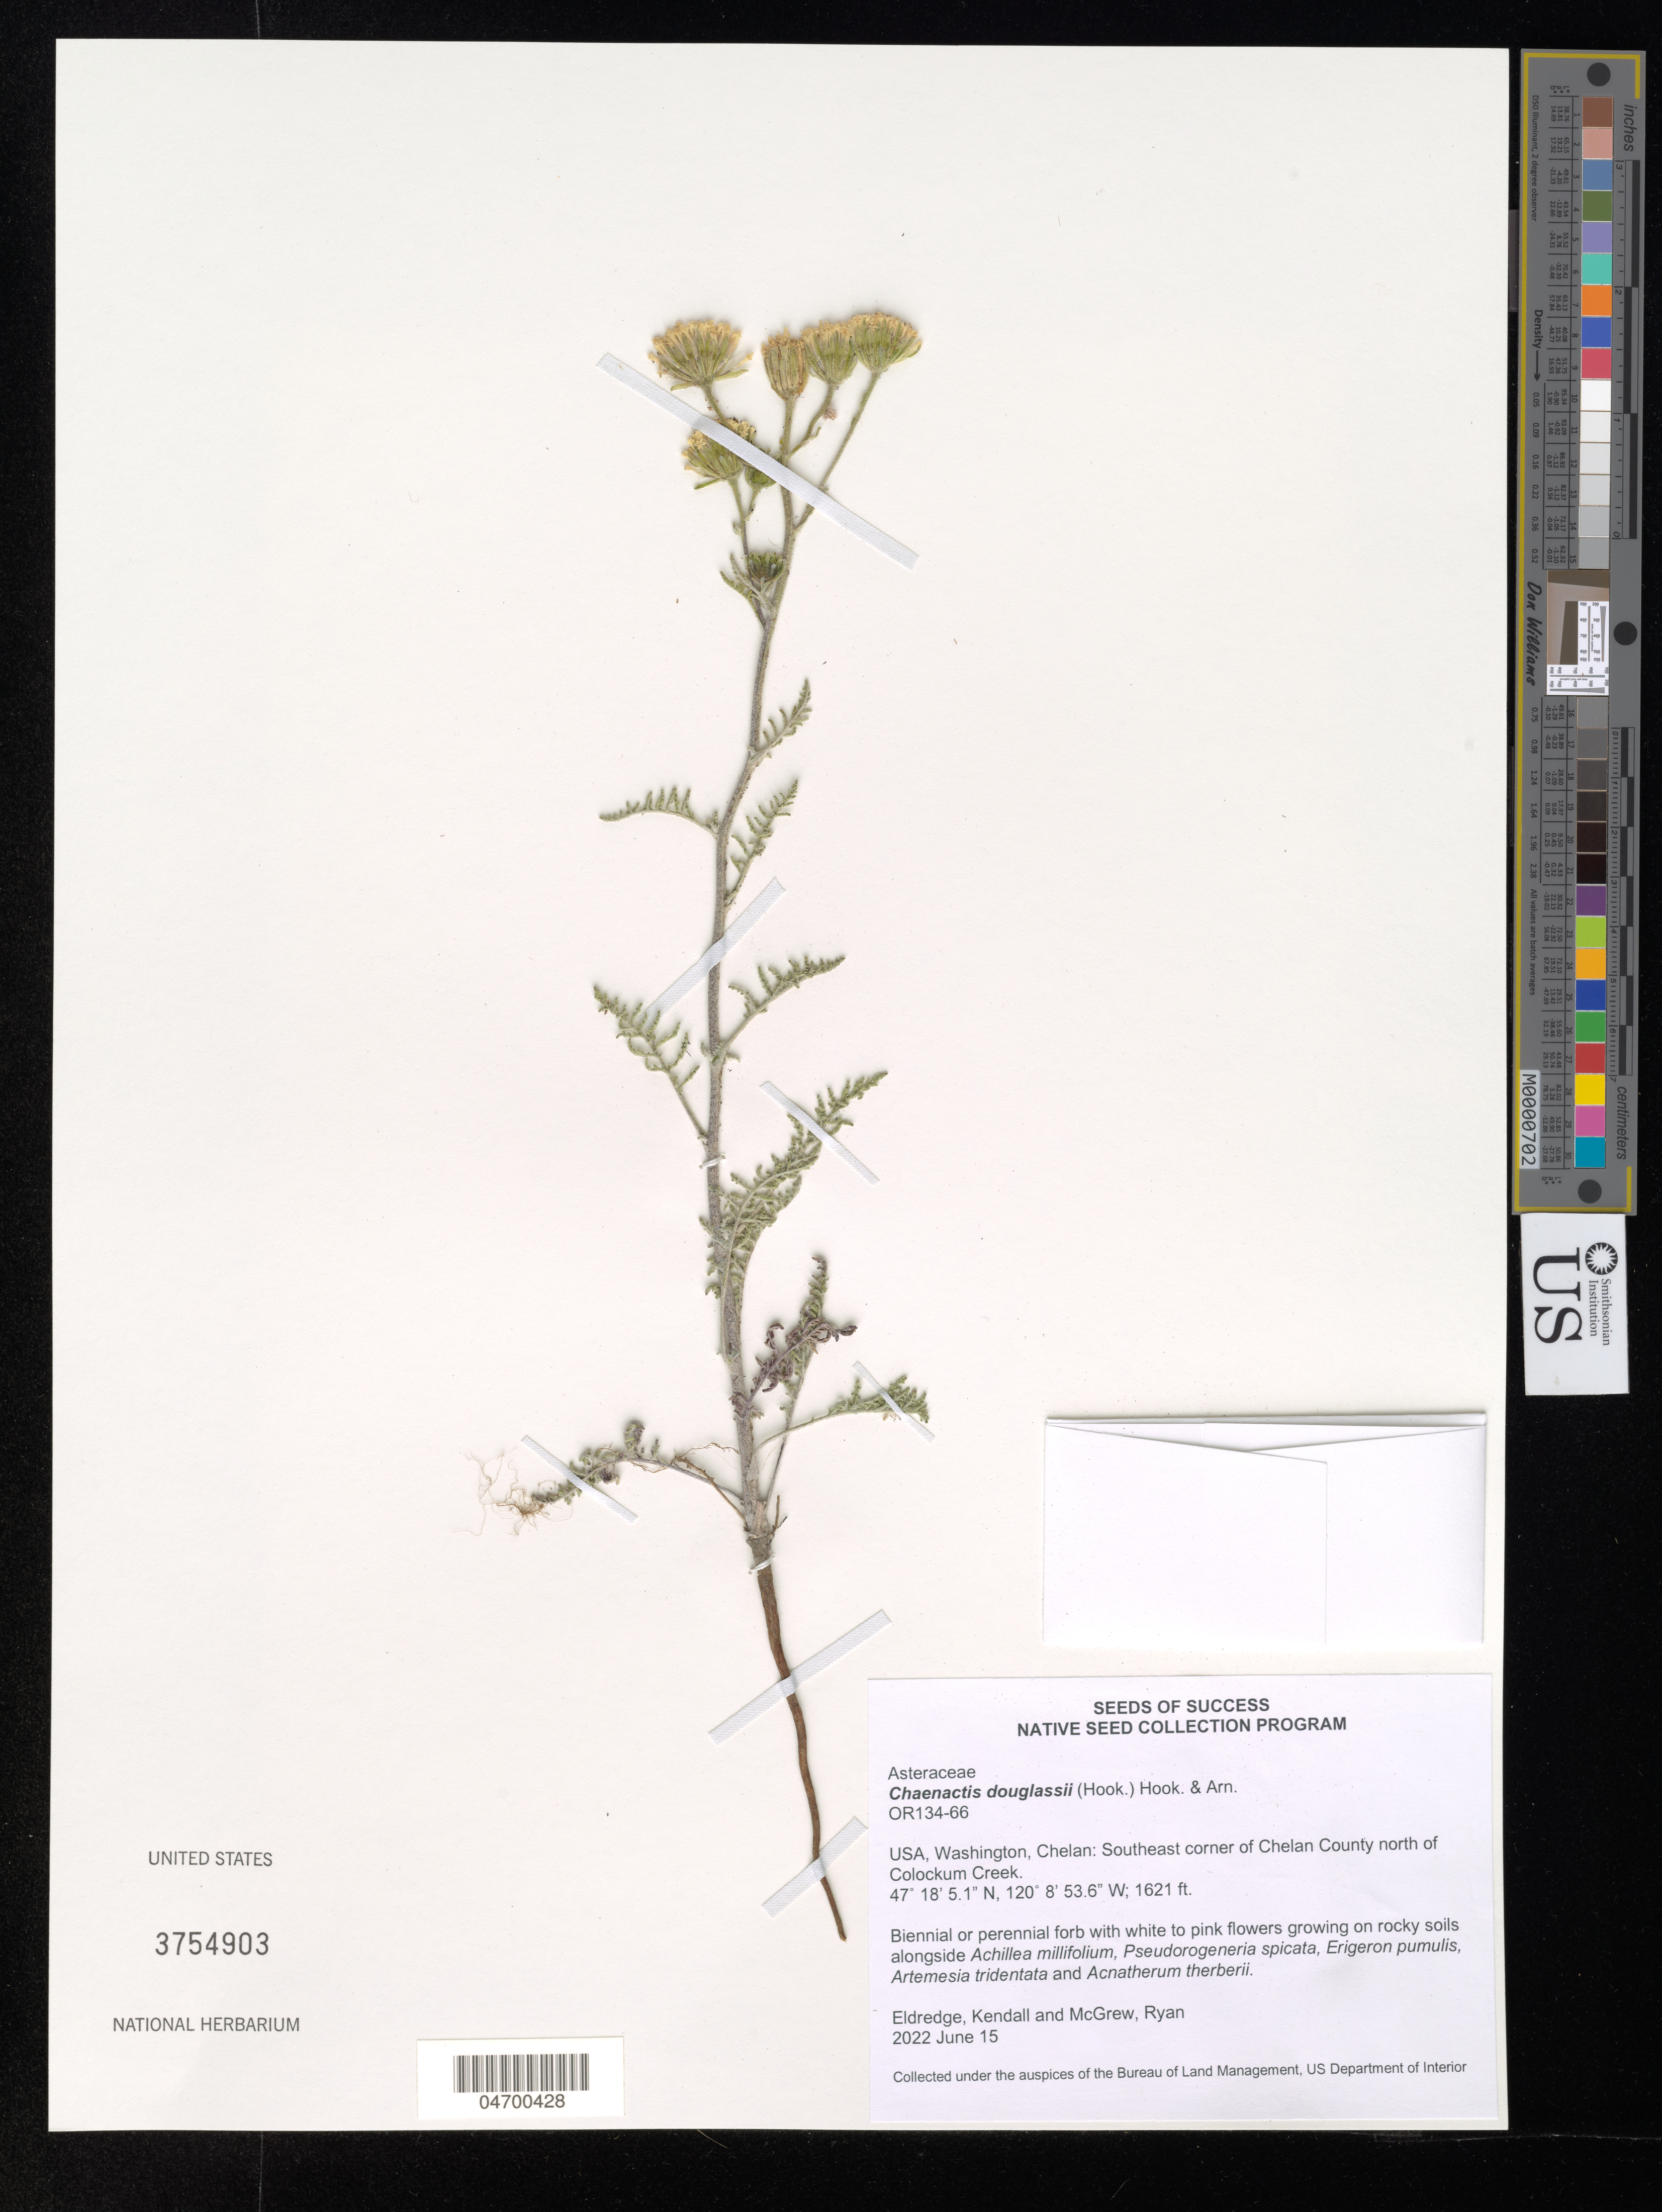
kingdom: Plantae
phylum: Tracheophyta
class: Magnoliopsida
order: Asterales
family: Asteraceae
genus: Chaenactis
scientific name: Chaenactis douglasii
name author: Hook. & Arn.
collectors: K. Eldredge & Ryan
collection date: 2022-06-15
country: United States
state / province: Washington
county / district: Chelan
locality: Chelan: Southeast corner of Chelan County north of Colockum Creek.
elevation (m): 494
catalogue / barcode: US 3754903